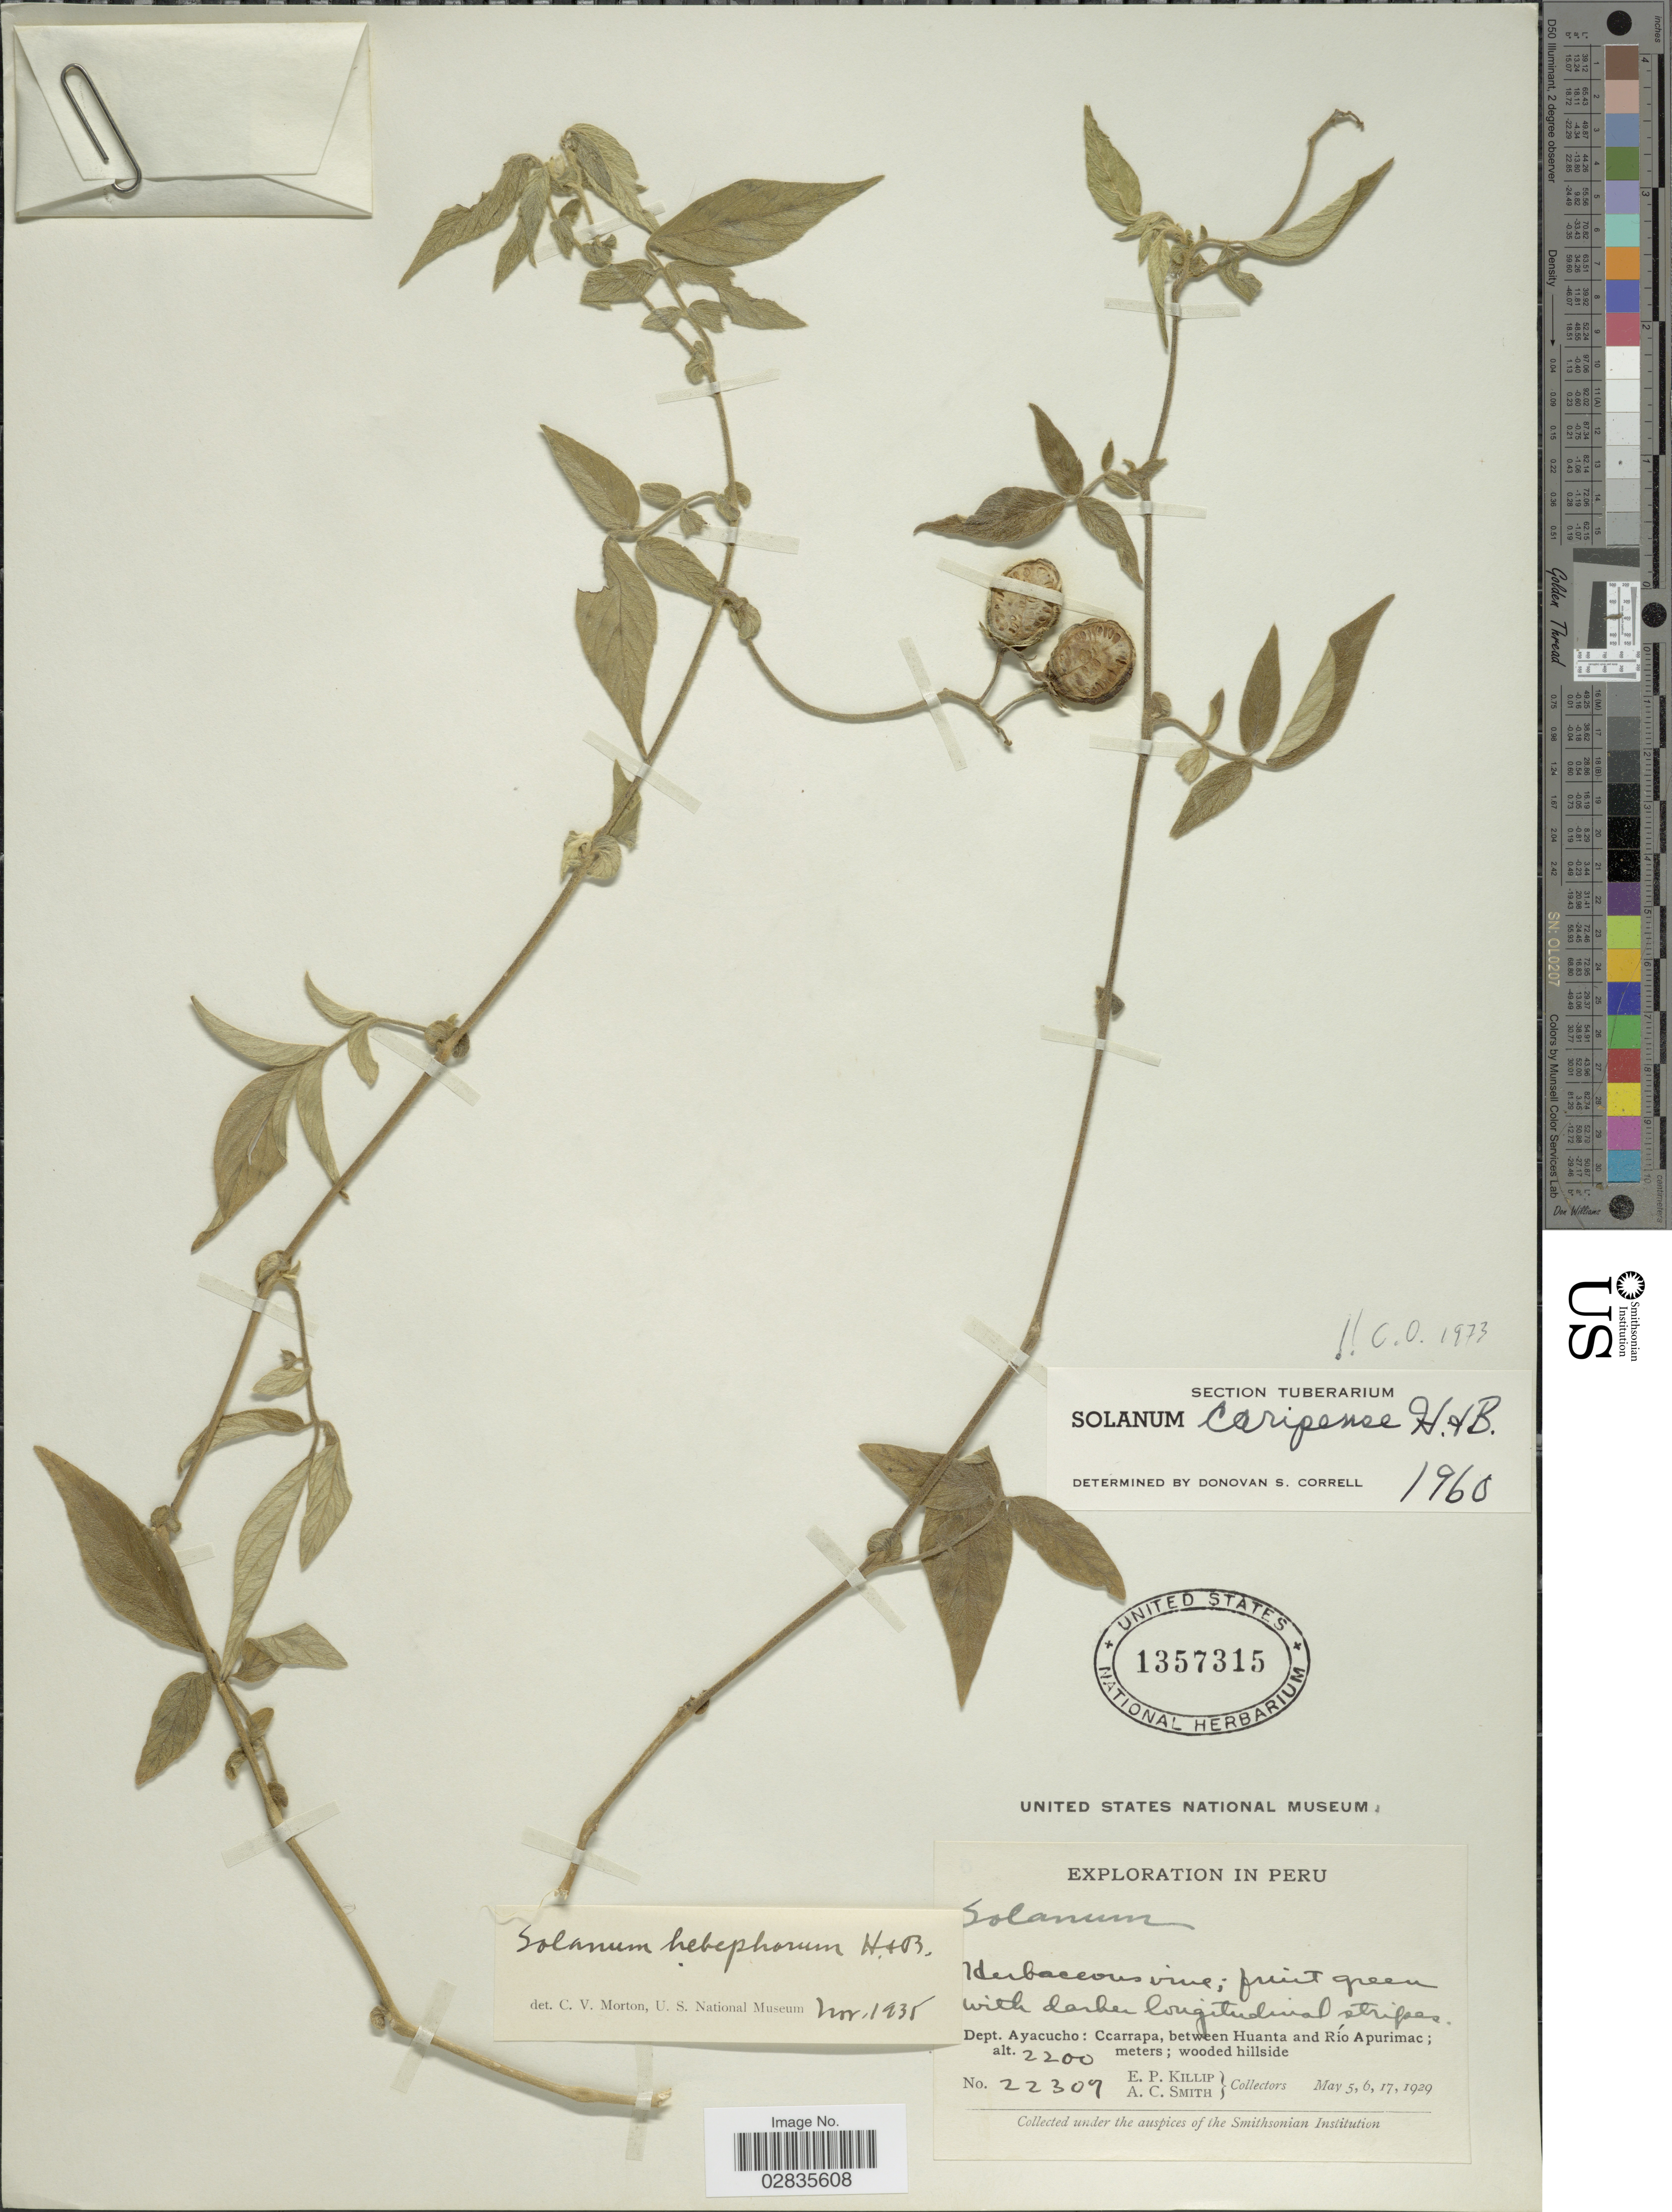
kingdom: Plantae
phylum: Tracheophyta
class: Magnoliopsida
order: Solanales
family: Solanaceae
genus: Solanum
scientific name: Solanum caripense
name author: Humb. & Bonpl. ex Dunal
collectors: E. P. Killip & A. C. Smith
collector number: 22307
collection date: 1929-05-05/1929-05-17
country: Peru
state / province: Ayacucho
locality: Dept. Ayacucho: Ccarrapa, between Huanta and Río Apurimac.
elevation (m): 2200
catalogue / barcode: US 1357315